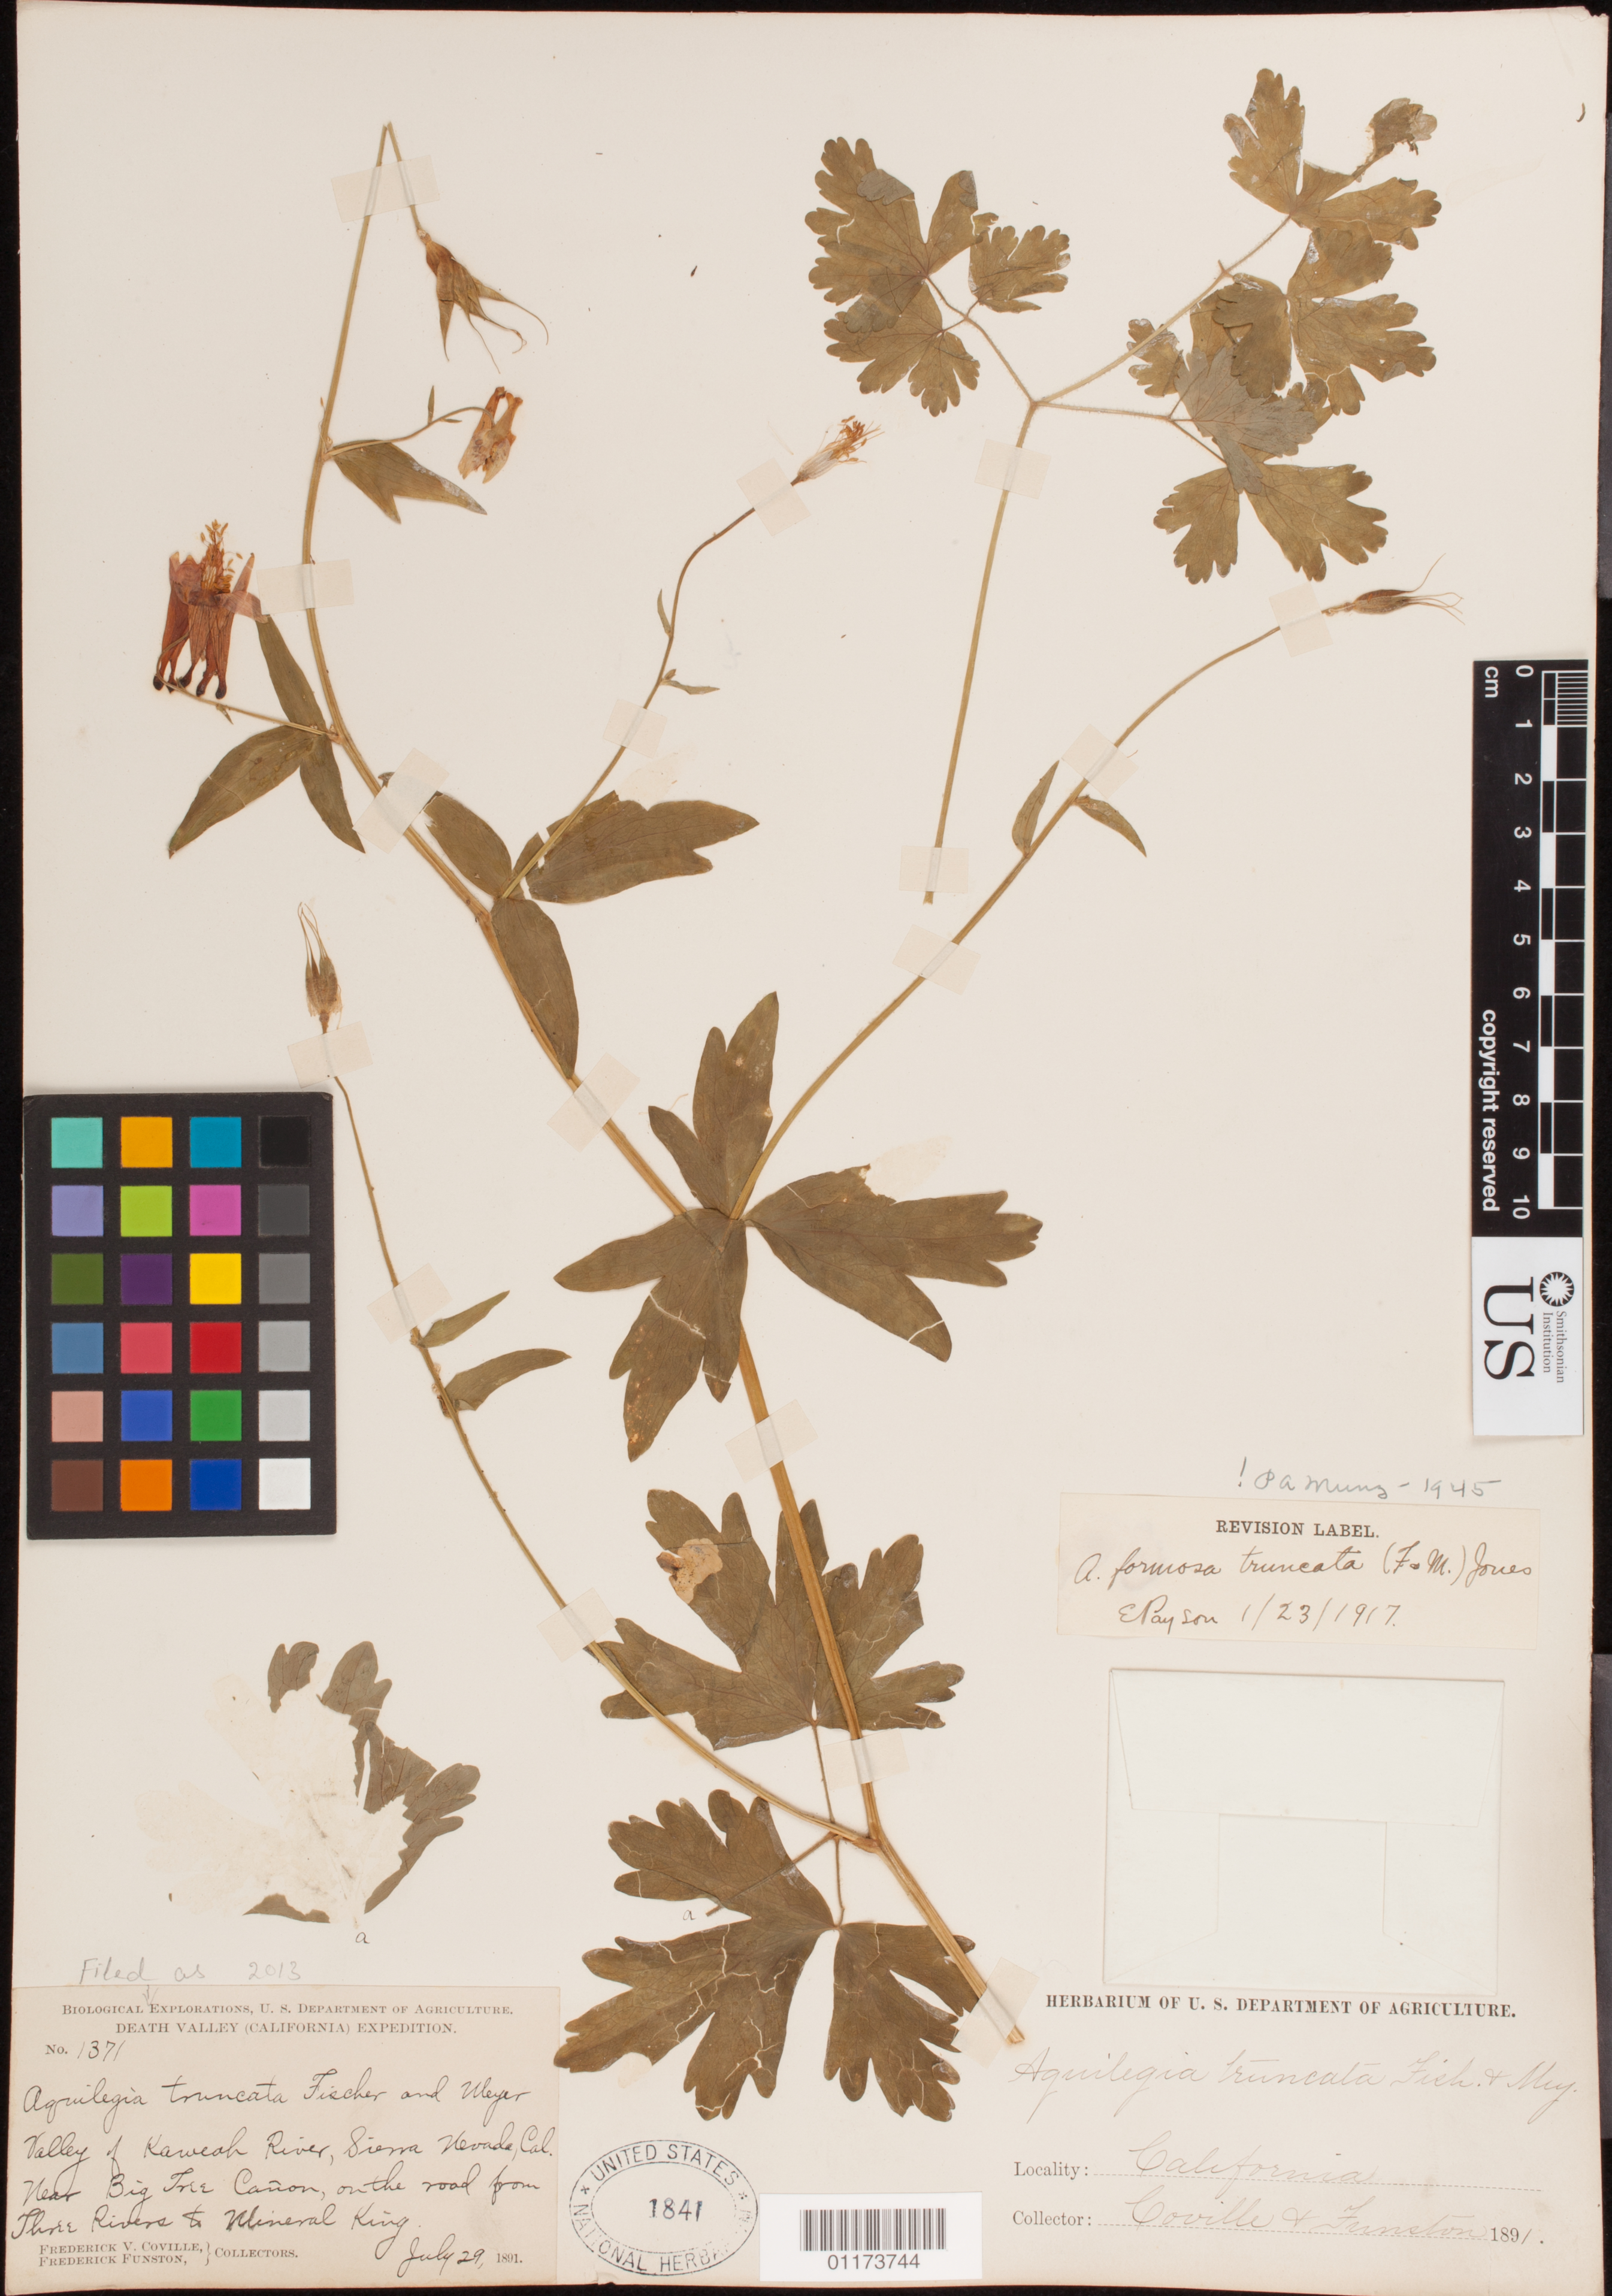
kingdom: Plantae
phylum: Tracheophyta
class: Magnoliopsida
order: Ranunculales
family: Ranunculaceae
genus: Aquilegia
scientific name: Aquilegia truncata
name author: Fisch. & C.A. Mey.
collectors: F. V. Coville & F. Funston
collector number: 1371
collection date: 1891-07-29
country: United States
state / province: California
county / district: Tulare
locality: Valley of Kaweah River, sierra Nevada. Big Tree Canyon, on the road from Three Rivers to Mineral King.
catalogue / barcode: US 1841